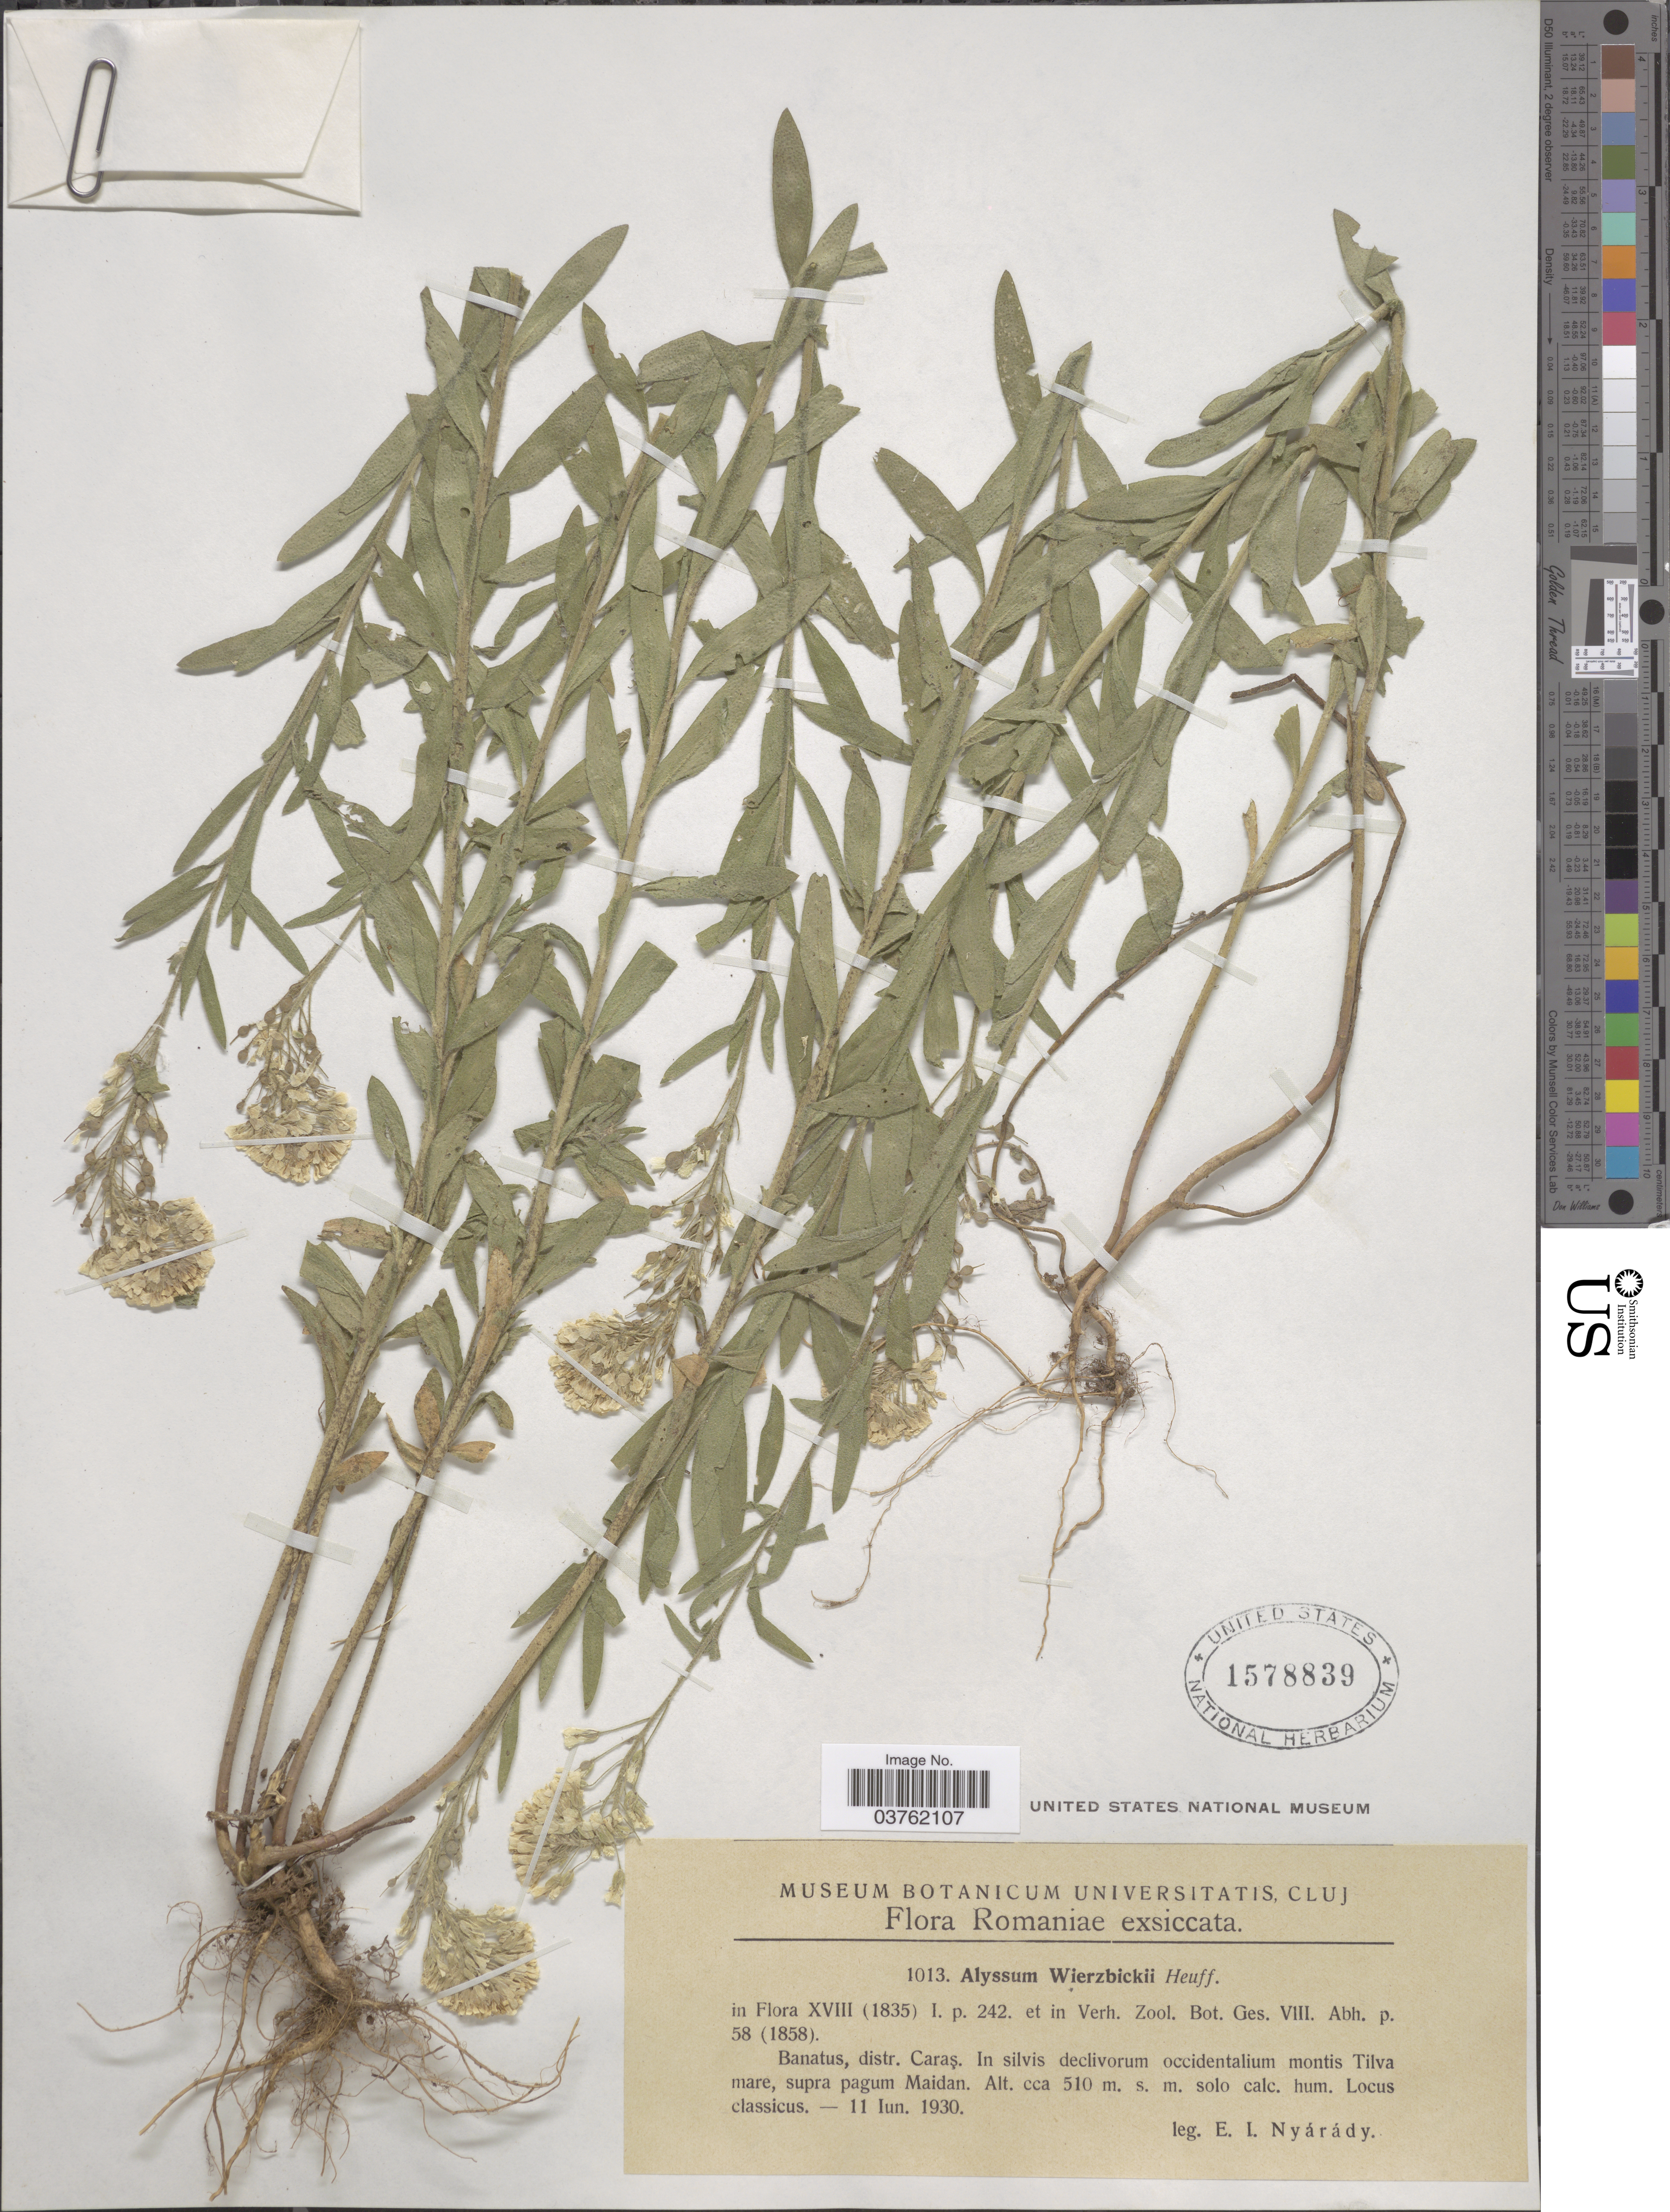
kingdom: Plantae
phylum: Tracheophyta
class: Magnoliopsida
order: Brassicales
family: Brassicaceae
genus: Alyssum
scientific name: Alyssum wierzbickii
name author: Heuff.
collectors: E. Nyárády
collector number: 1013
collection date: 1930-06-11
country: Romania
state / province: Caras-Severin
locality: Banatus, distr. Caraş. In silvis declivorum occidentalium montis Tilva mare, supra pagum Maidan.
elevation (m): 510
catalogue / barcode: US 1578839